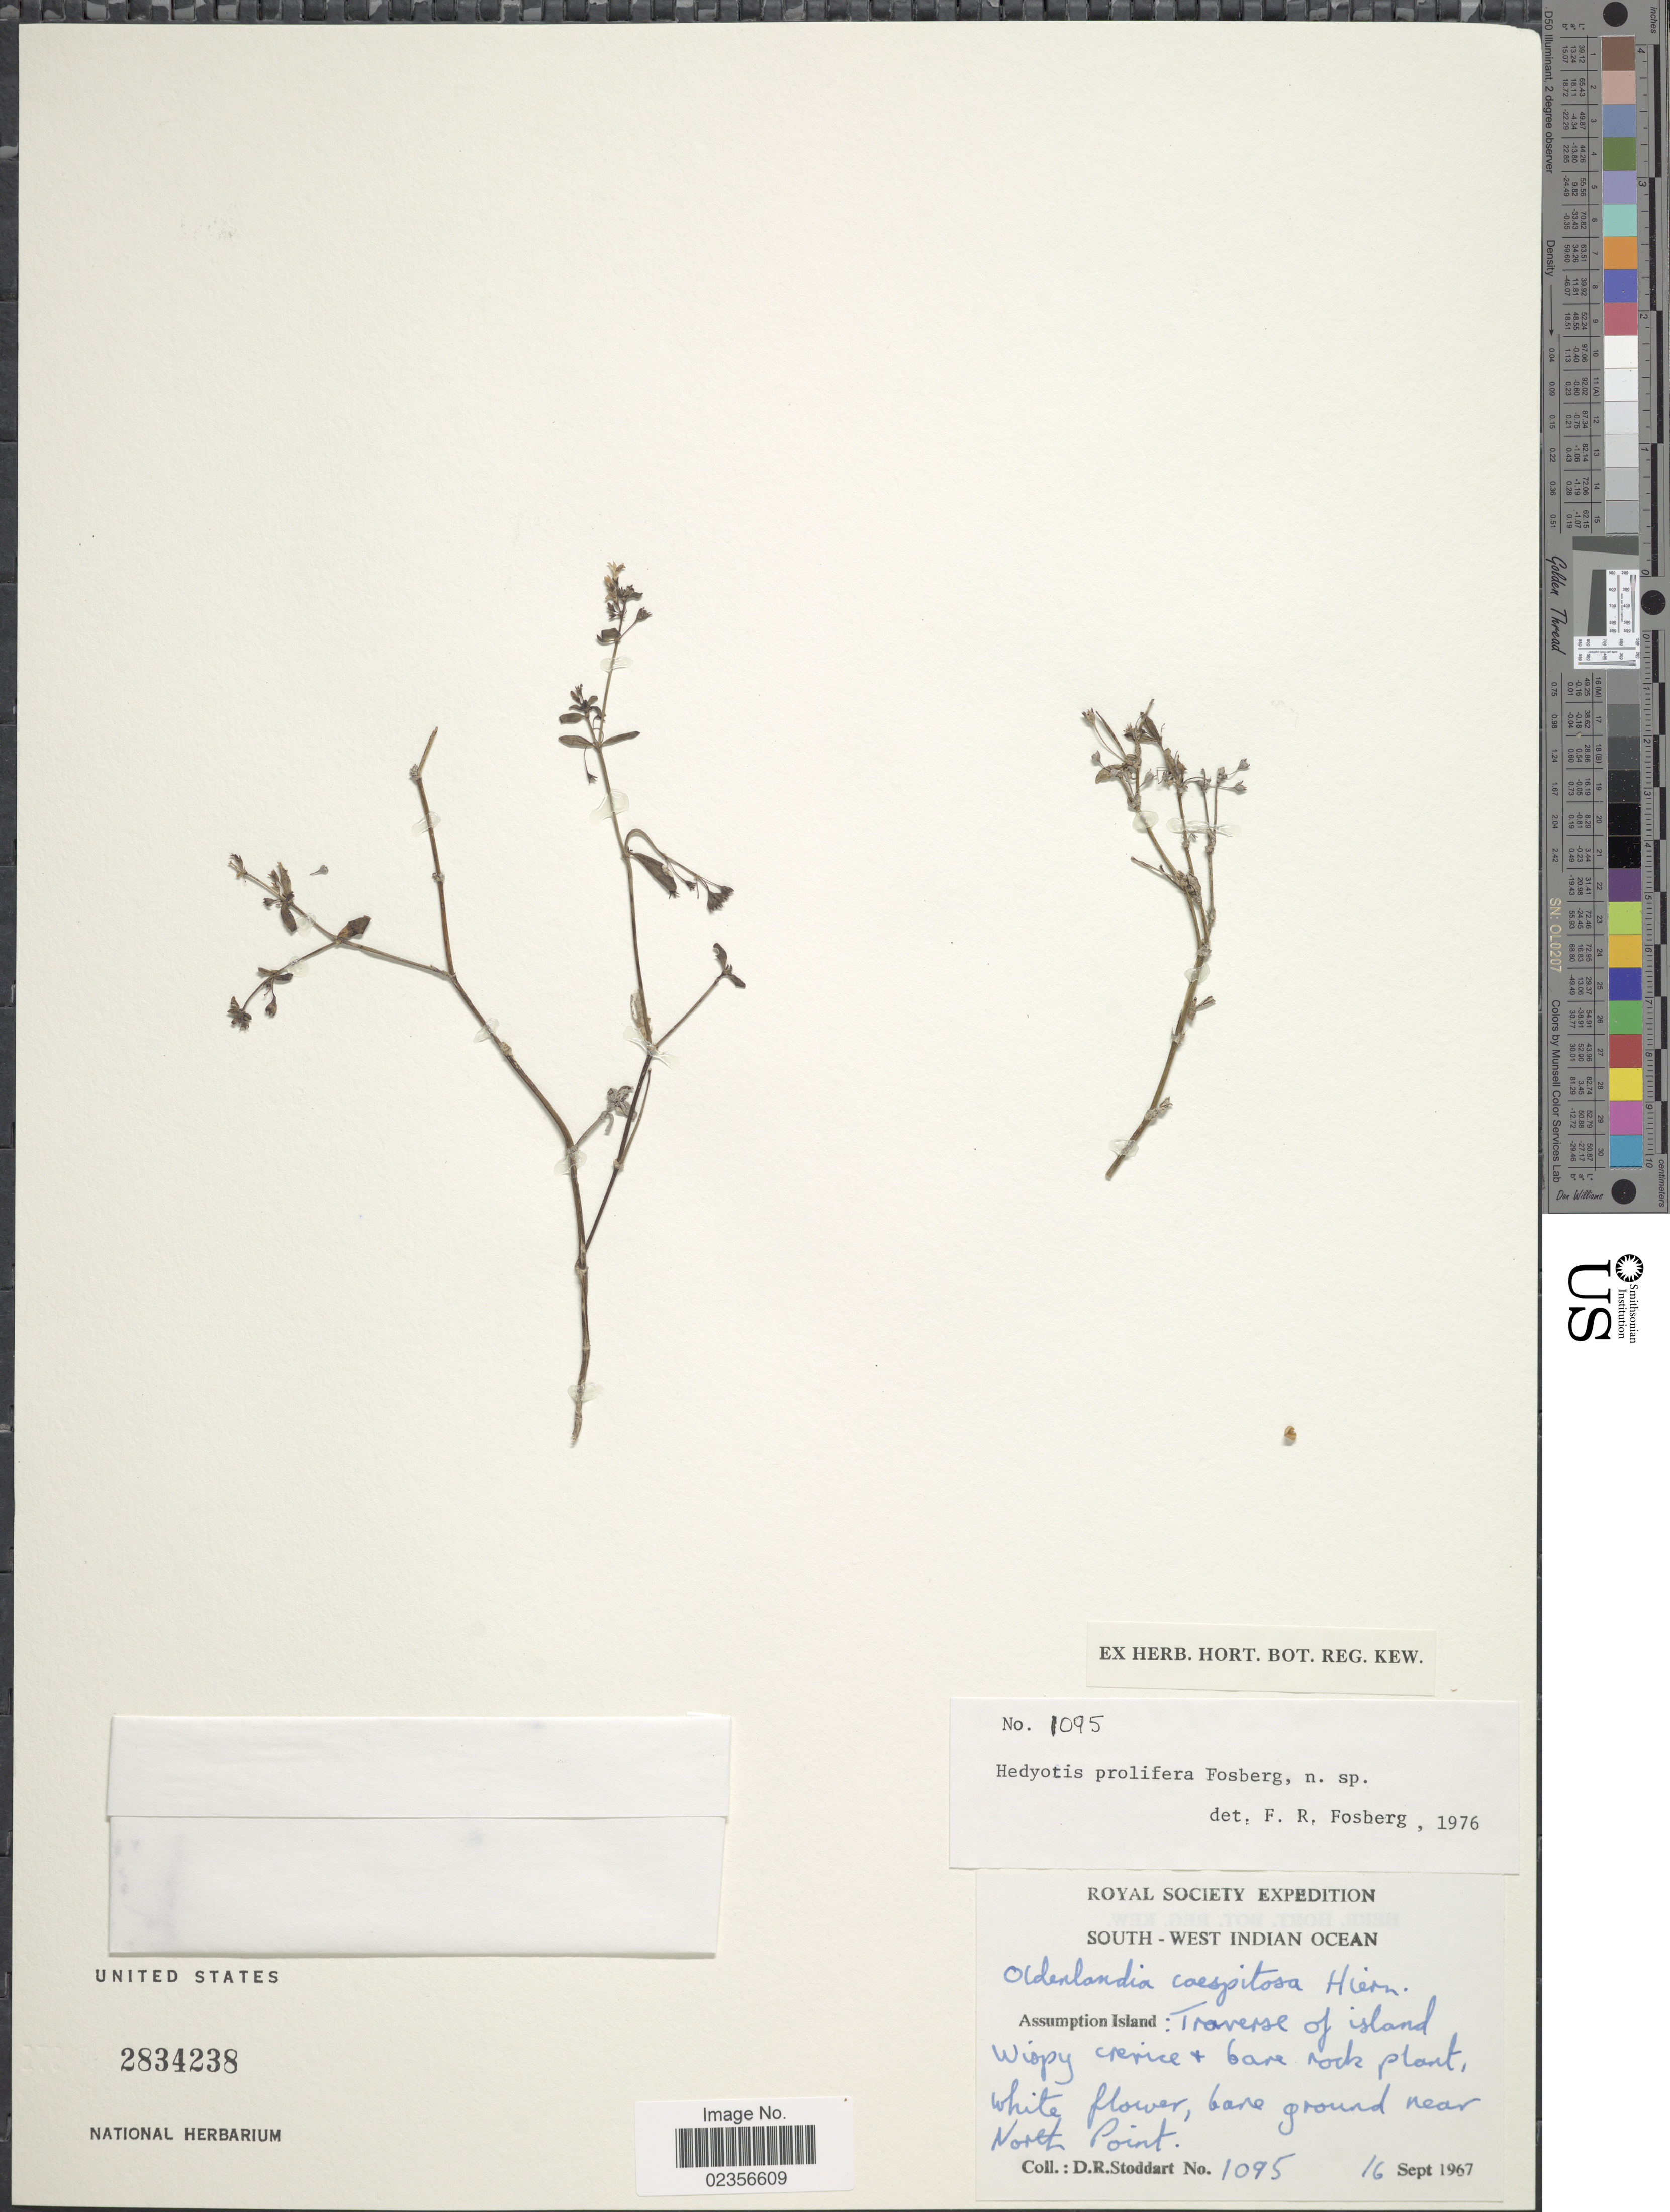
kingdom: Plantae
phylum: Tracheophyta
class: Magnoliopsida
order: Gentianales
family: Rubiaceae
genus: Hedyotis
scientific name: Hedyotis prolifera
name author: Fosberg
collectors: D. R. Stoddart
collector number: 1095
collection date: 1967-09-16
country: Seychelles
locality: South-West Indian Ocean. Assumption Island: Traverse of island, near North Point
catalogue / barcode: US 2834238